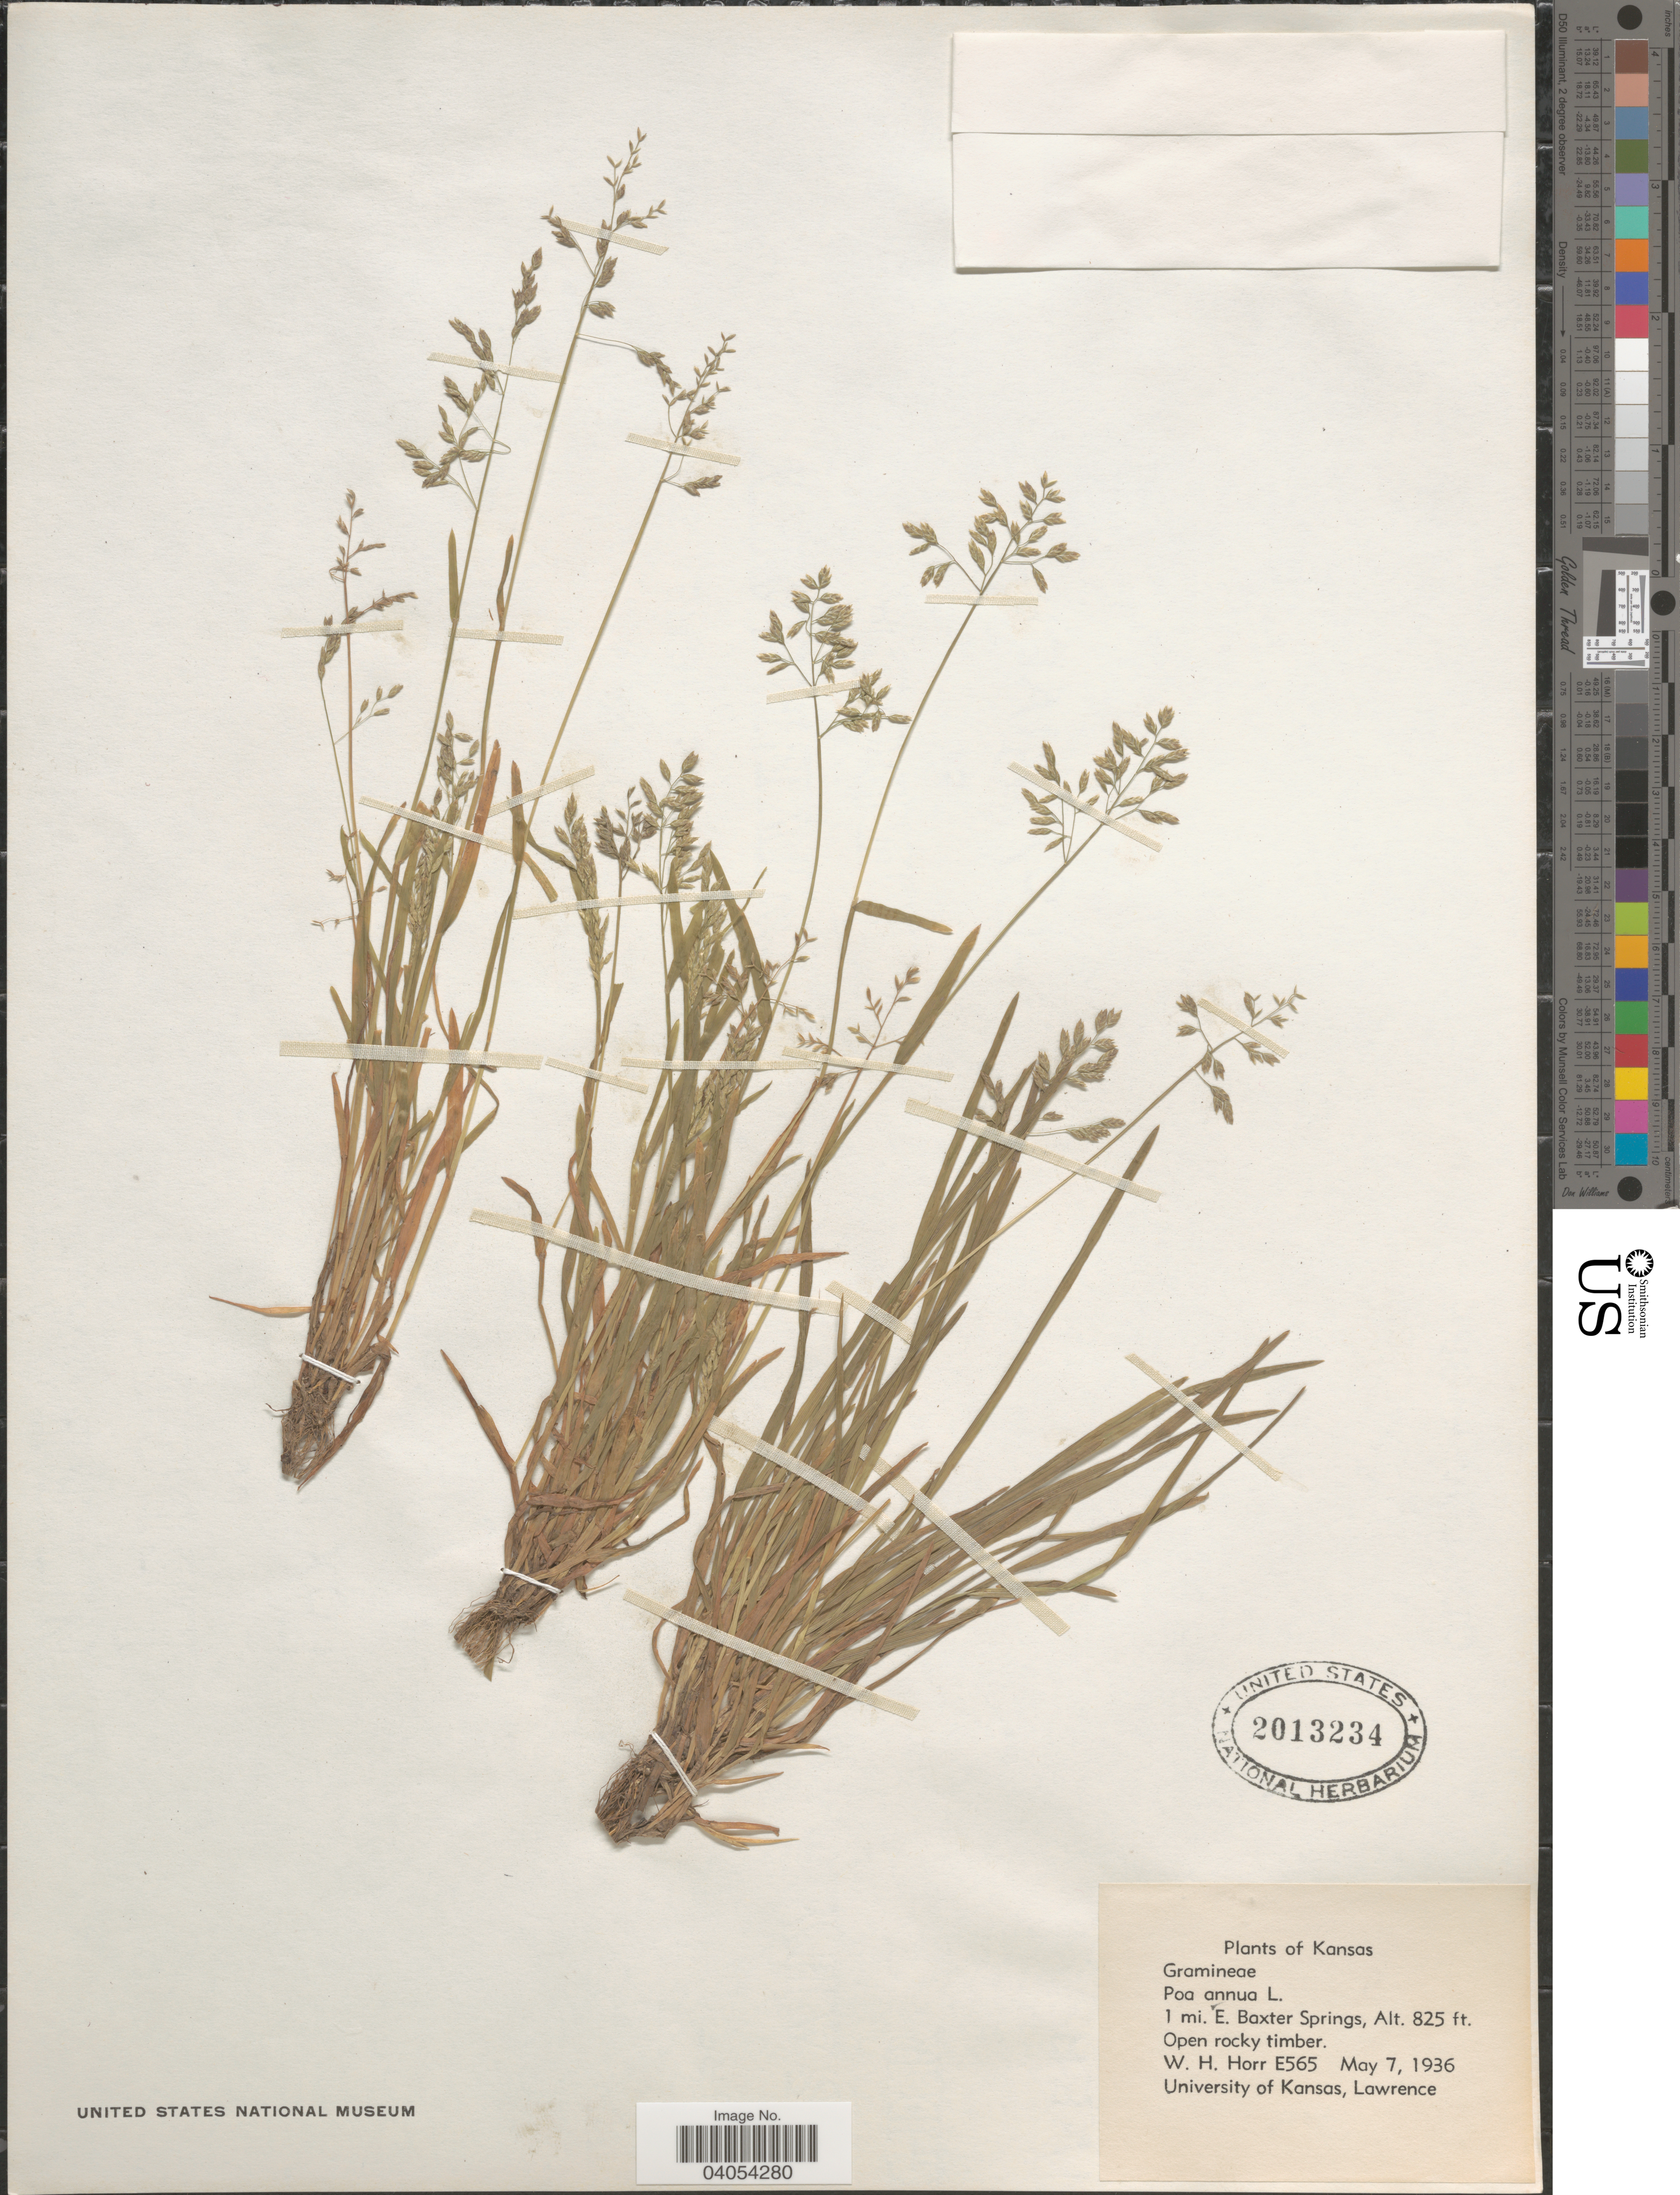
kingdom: Plantae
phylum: Tracheophyta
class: Liliopsida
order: Poales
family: Poaceae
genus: Poa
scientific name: Poa annua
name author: L.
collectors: W. H. Horr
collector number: E565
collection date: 1936-05-07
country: United States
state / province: Kansas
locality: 1 mi. E. Baxter Springs.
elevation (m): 251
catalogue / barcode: US 2013234